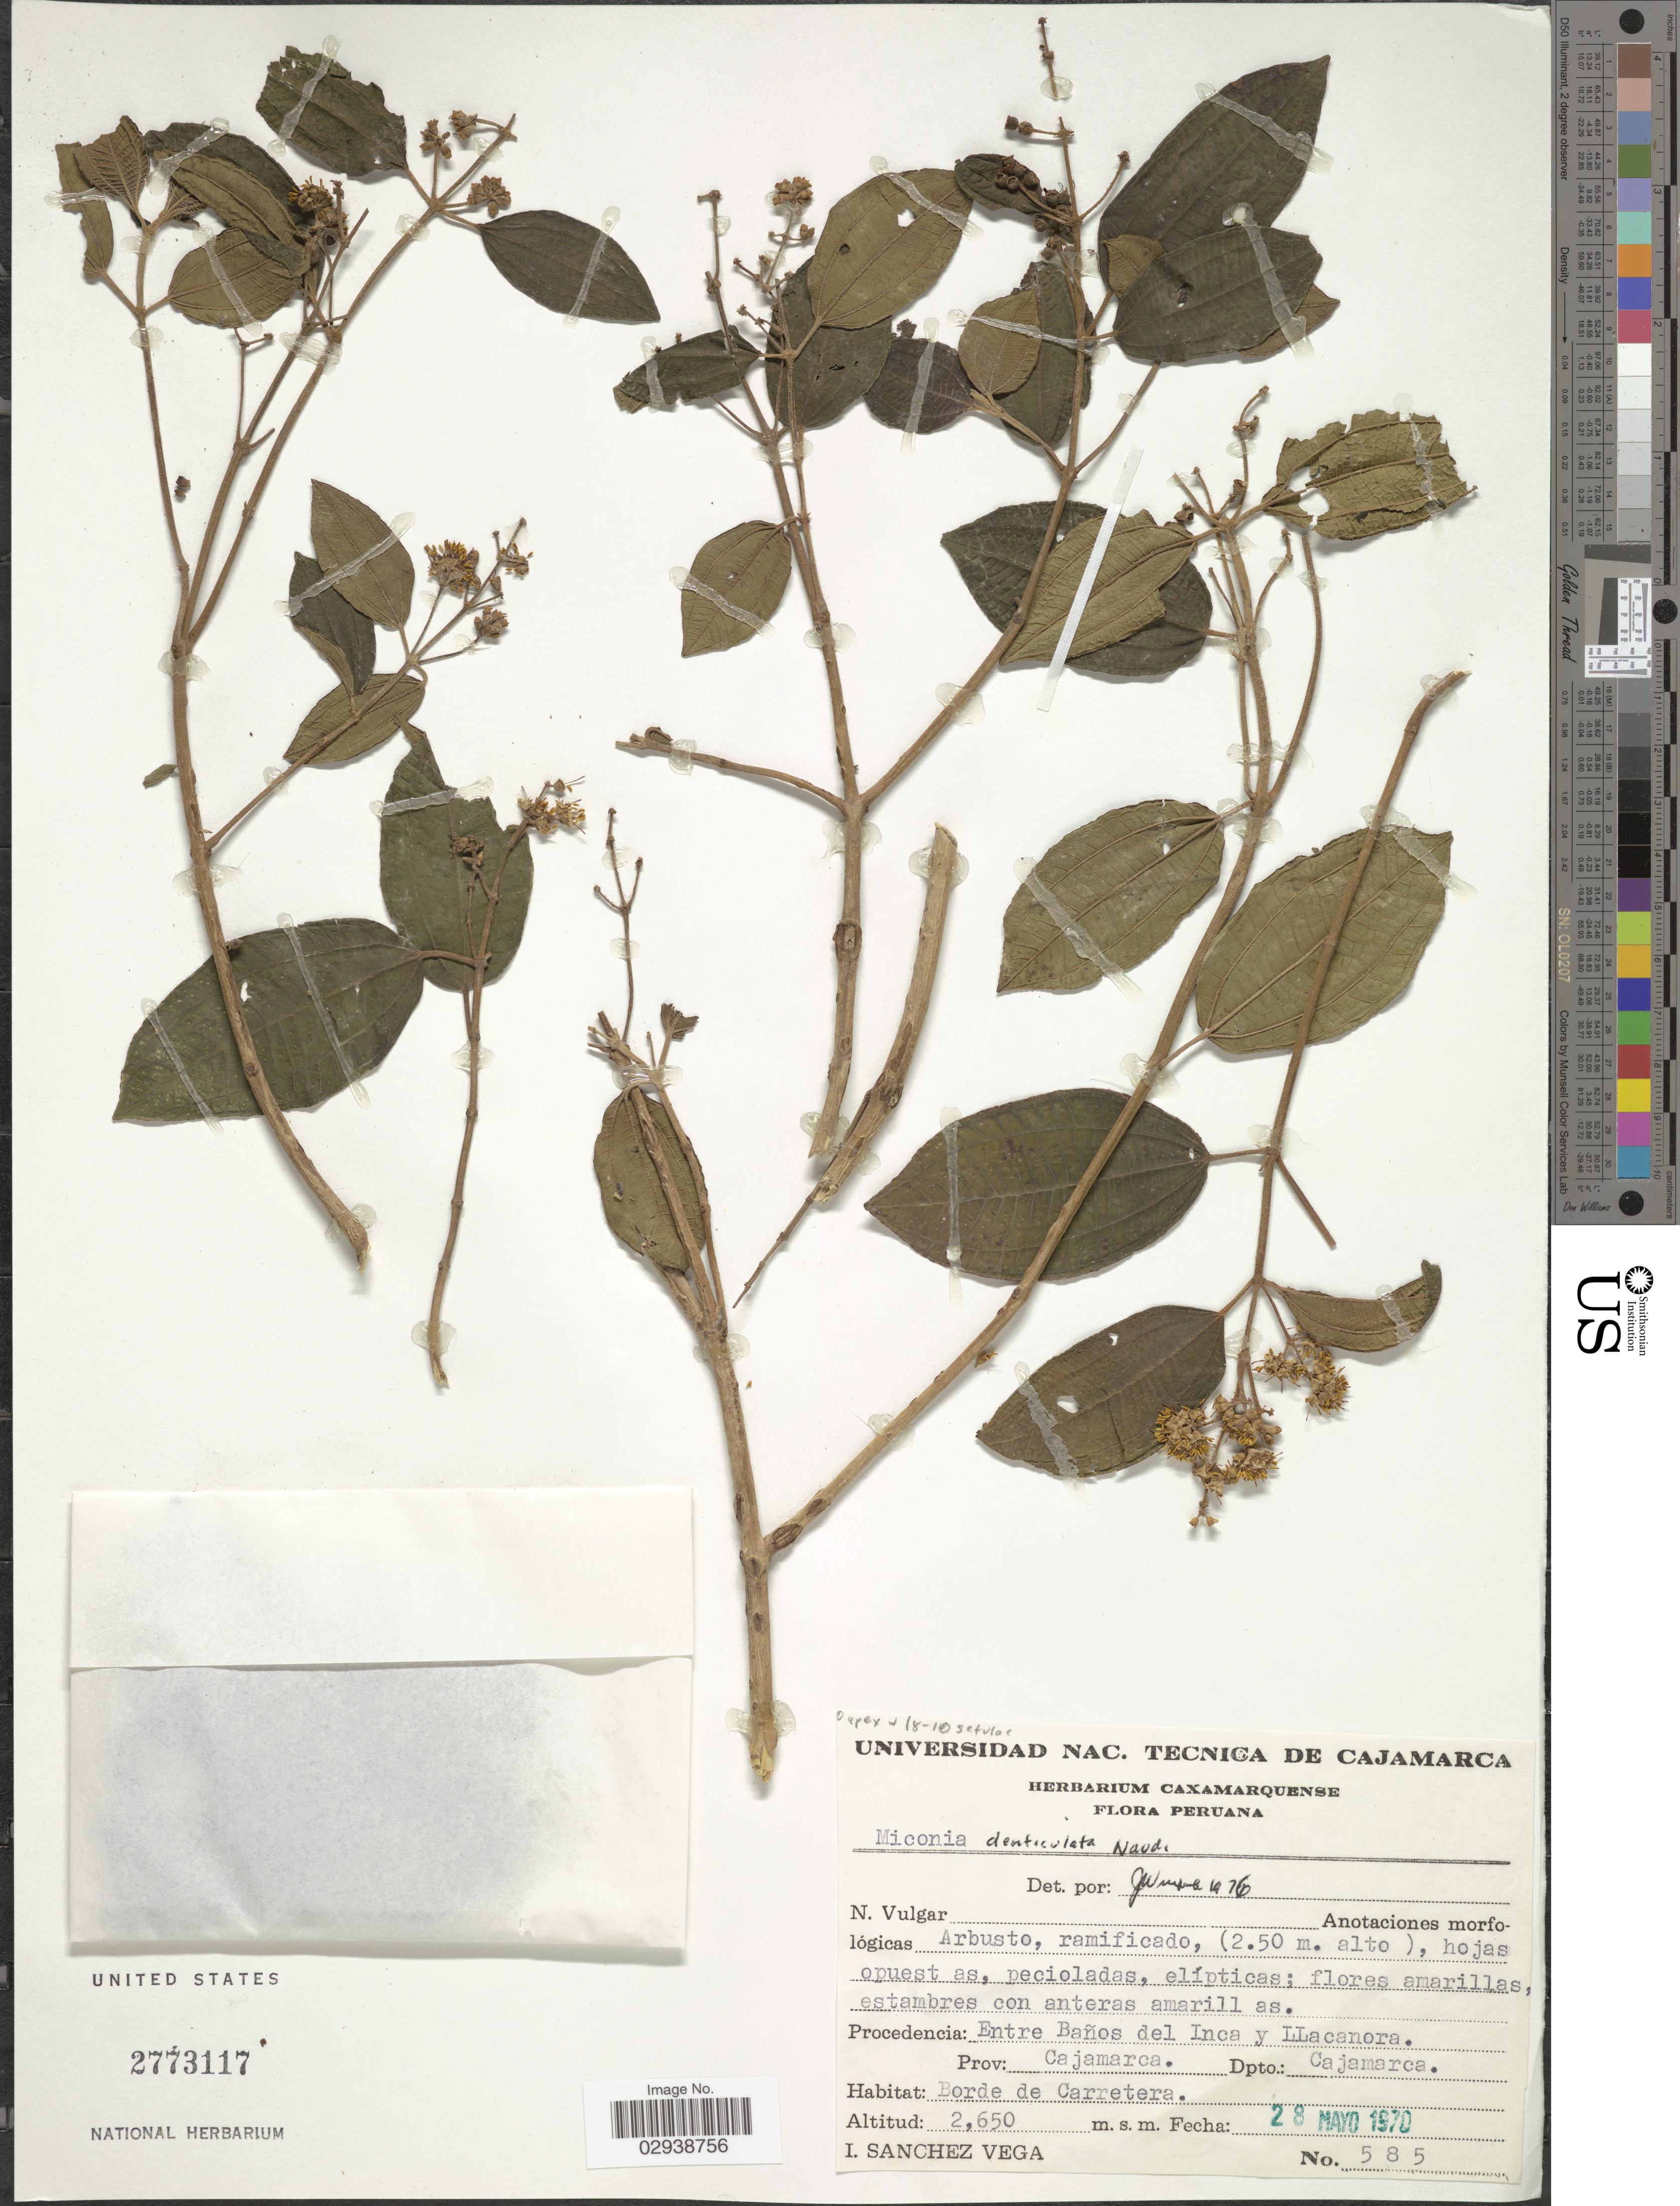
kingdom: Plantae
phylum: Tracheophyta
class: Magnoliopsida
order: Myrtales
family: Melastomataceae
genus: Miconia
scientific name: Miconia denticulata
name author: Naudin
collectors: I. Sánchez Vega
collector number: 585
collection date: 1970-05-28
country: Peru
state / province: Cajamarca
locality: Procedencia: Entre Baños del Inc y Llacanora, Prov.: Cajamarca, Dpto.: Cajamarca.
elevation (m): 2650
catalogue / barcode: US 2773117